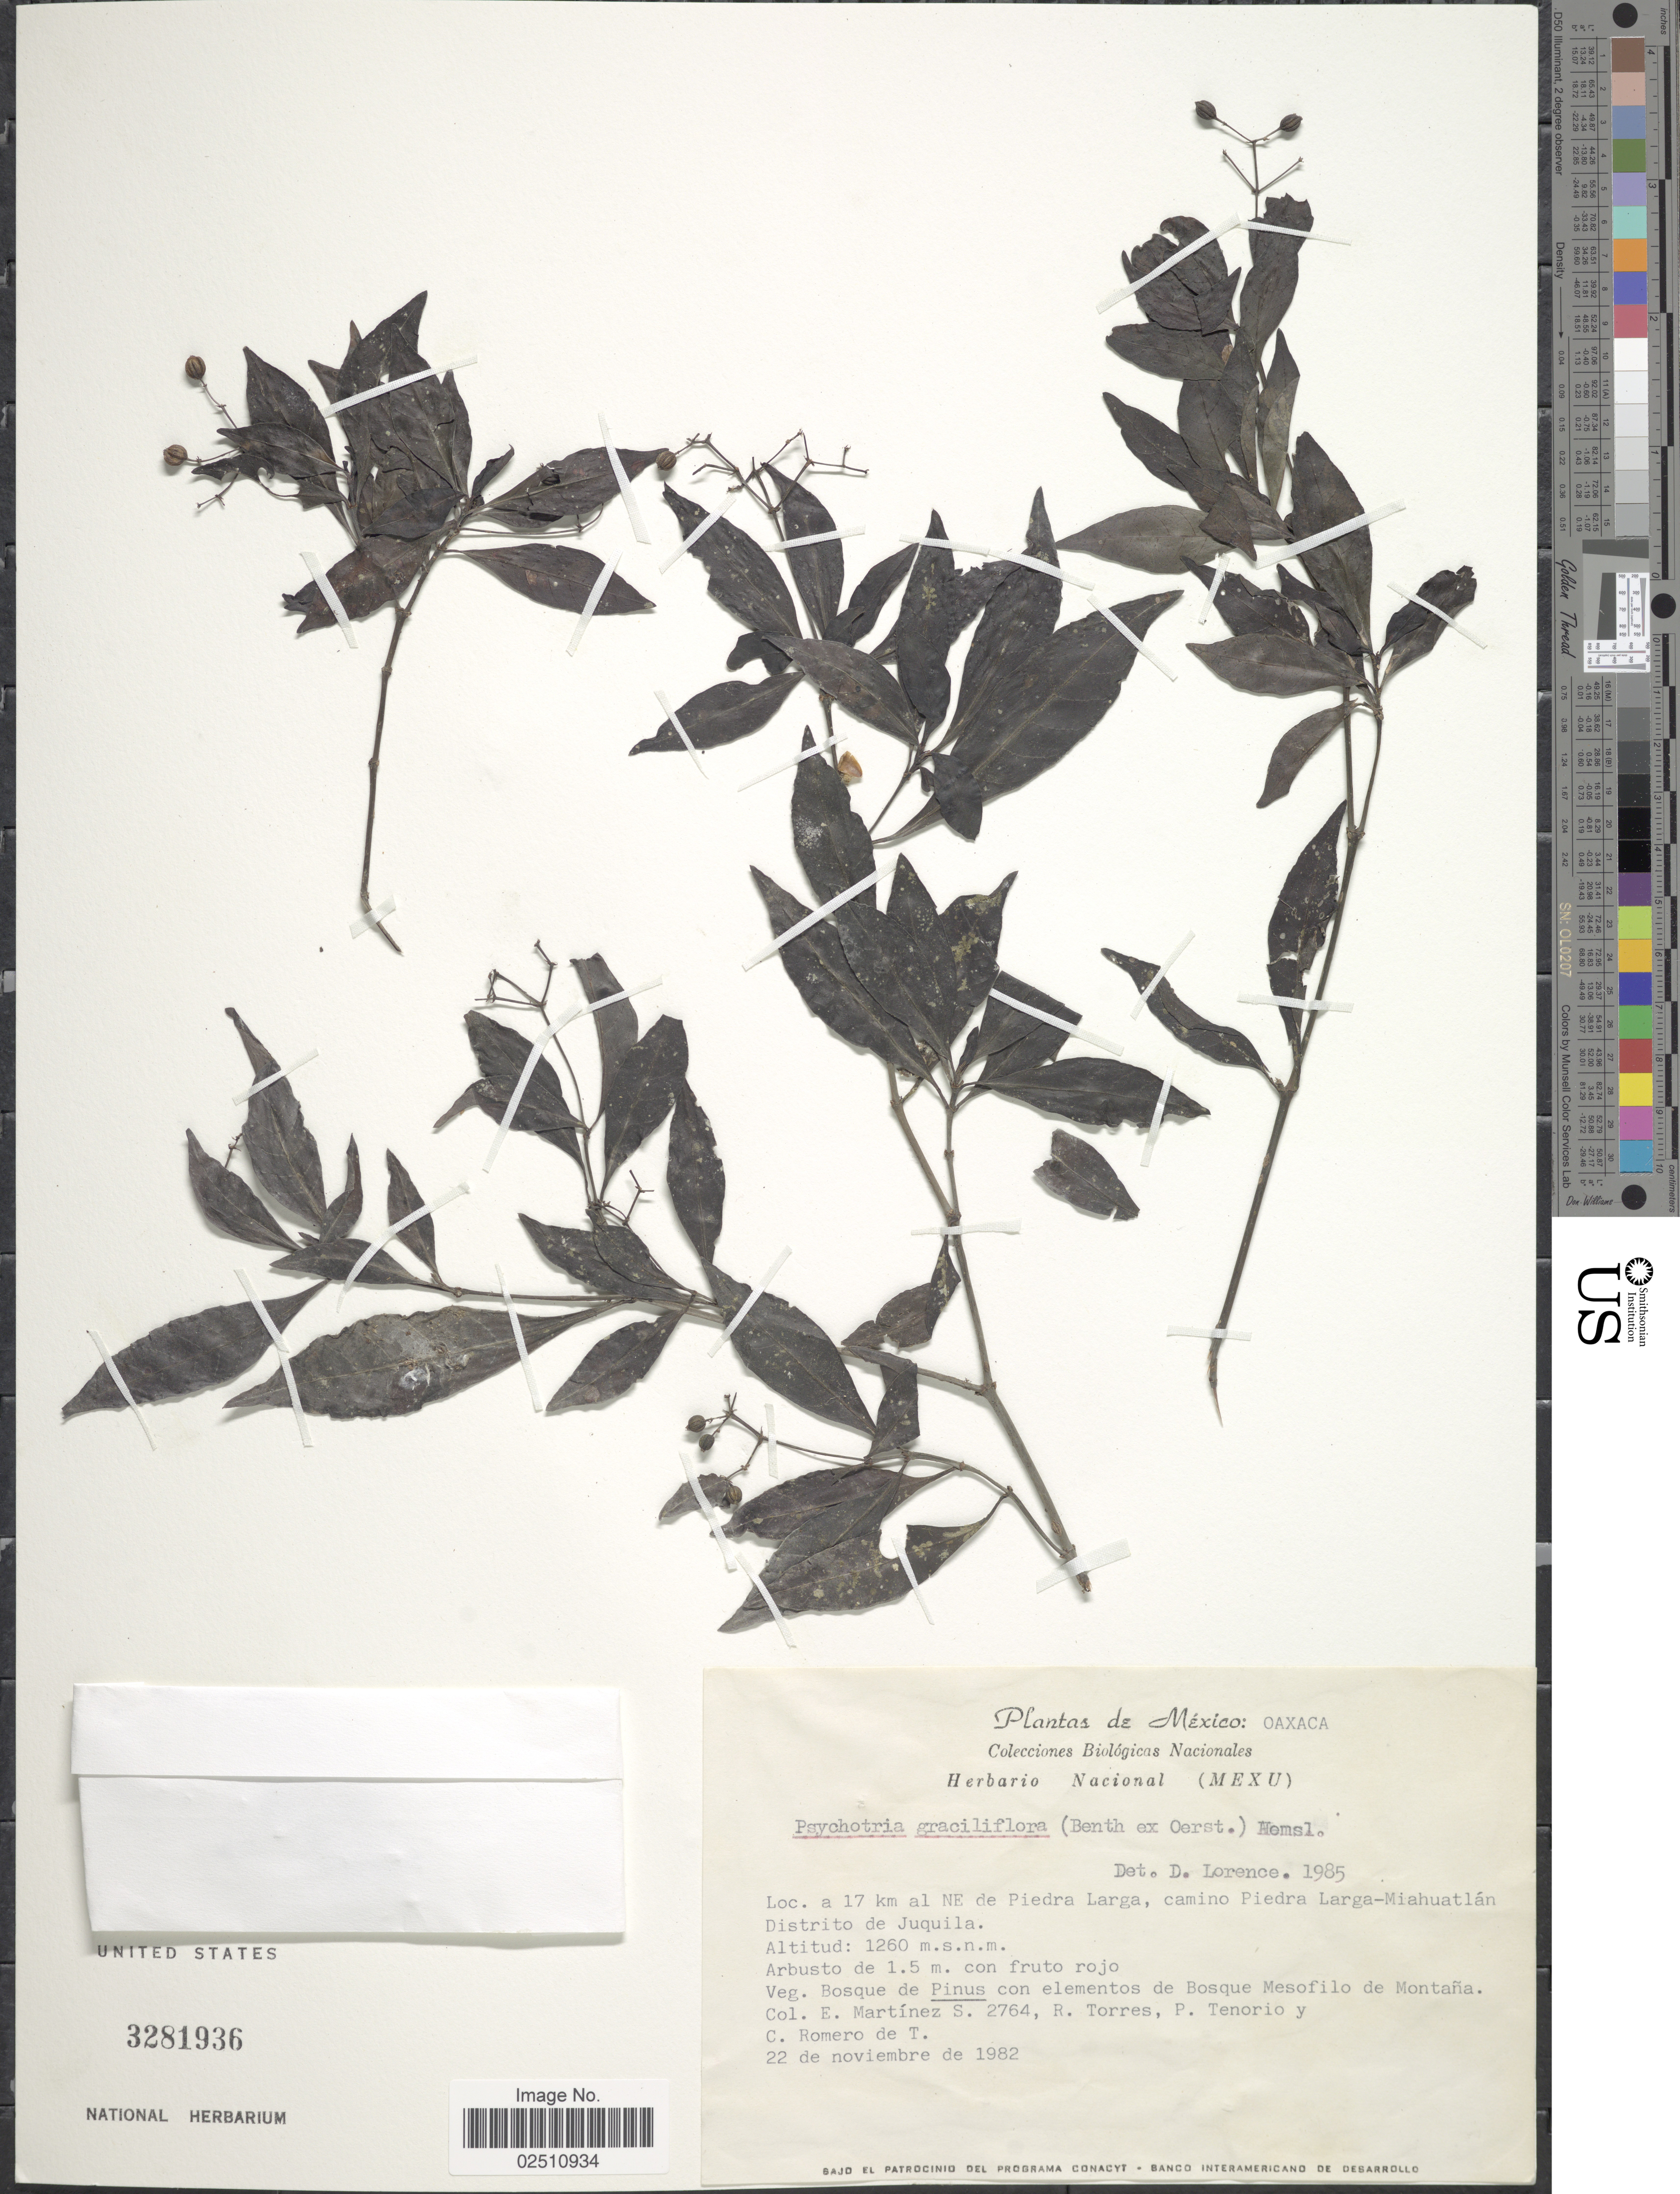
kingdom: Plantae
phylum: Tracheophyta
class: Magnoliopsida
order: Gentianales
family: Rubiaceae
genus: Psychotria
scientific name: Psychotria graciliflora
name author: Benth.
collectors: E. M. Martínez S., R. Torres, Tenorio, P. & C. Romero de T.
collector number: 2764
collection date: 1982-11-22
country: Mexico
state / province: Oaxaca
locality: A 17 km al NE de Piedra Larga, camino Piedra Larga-Miahuatlan, Distrito de Juquila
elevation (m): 1260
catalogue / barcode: US 3281936